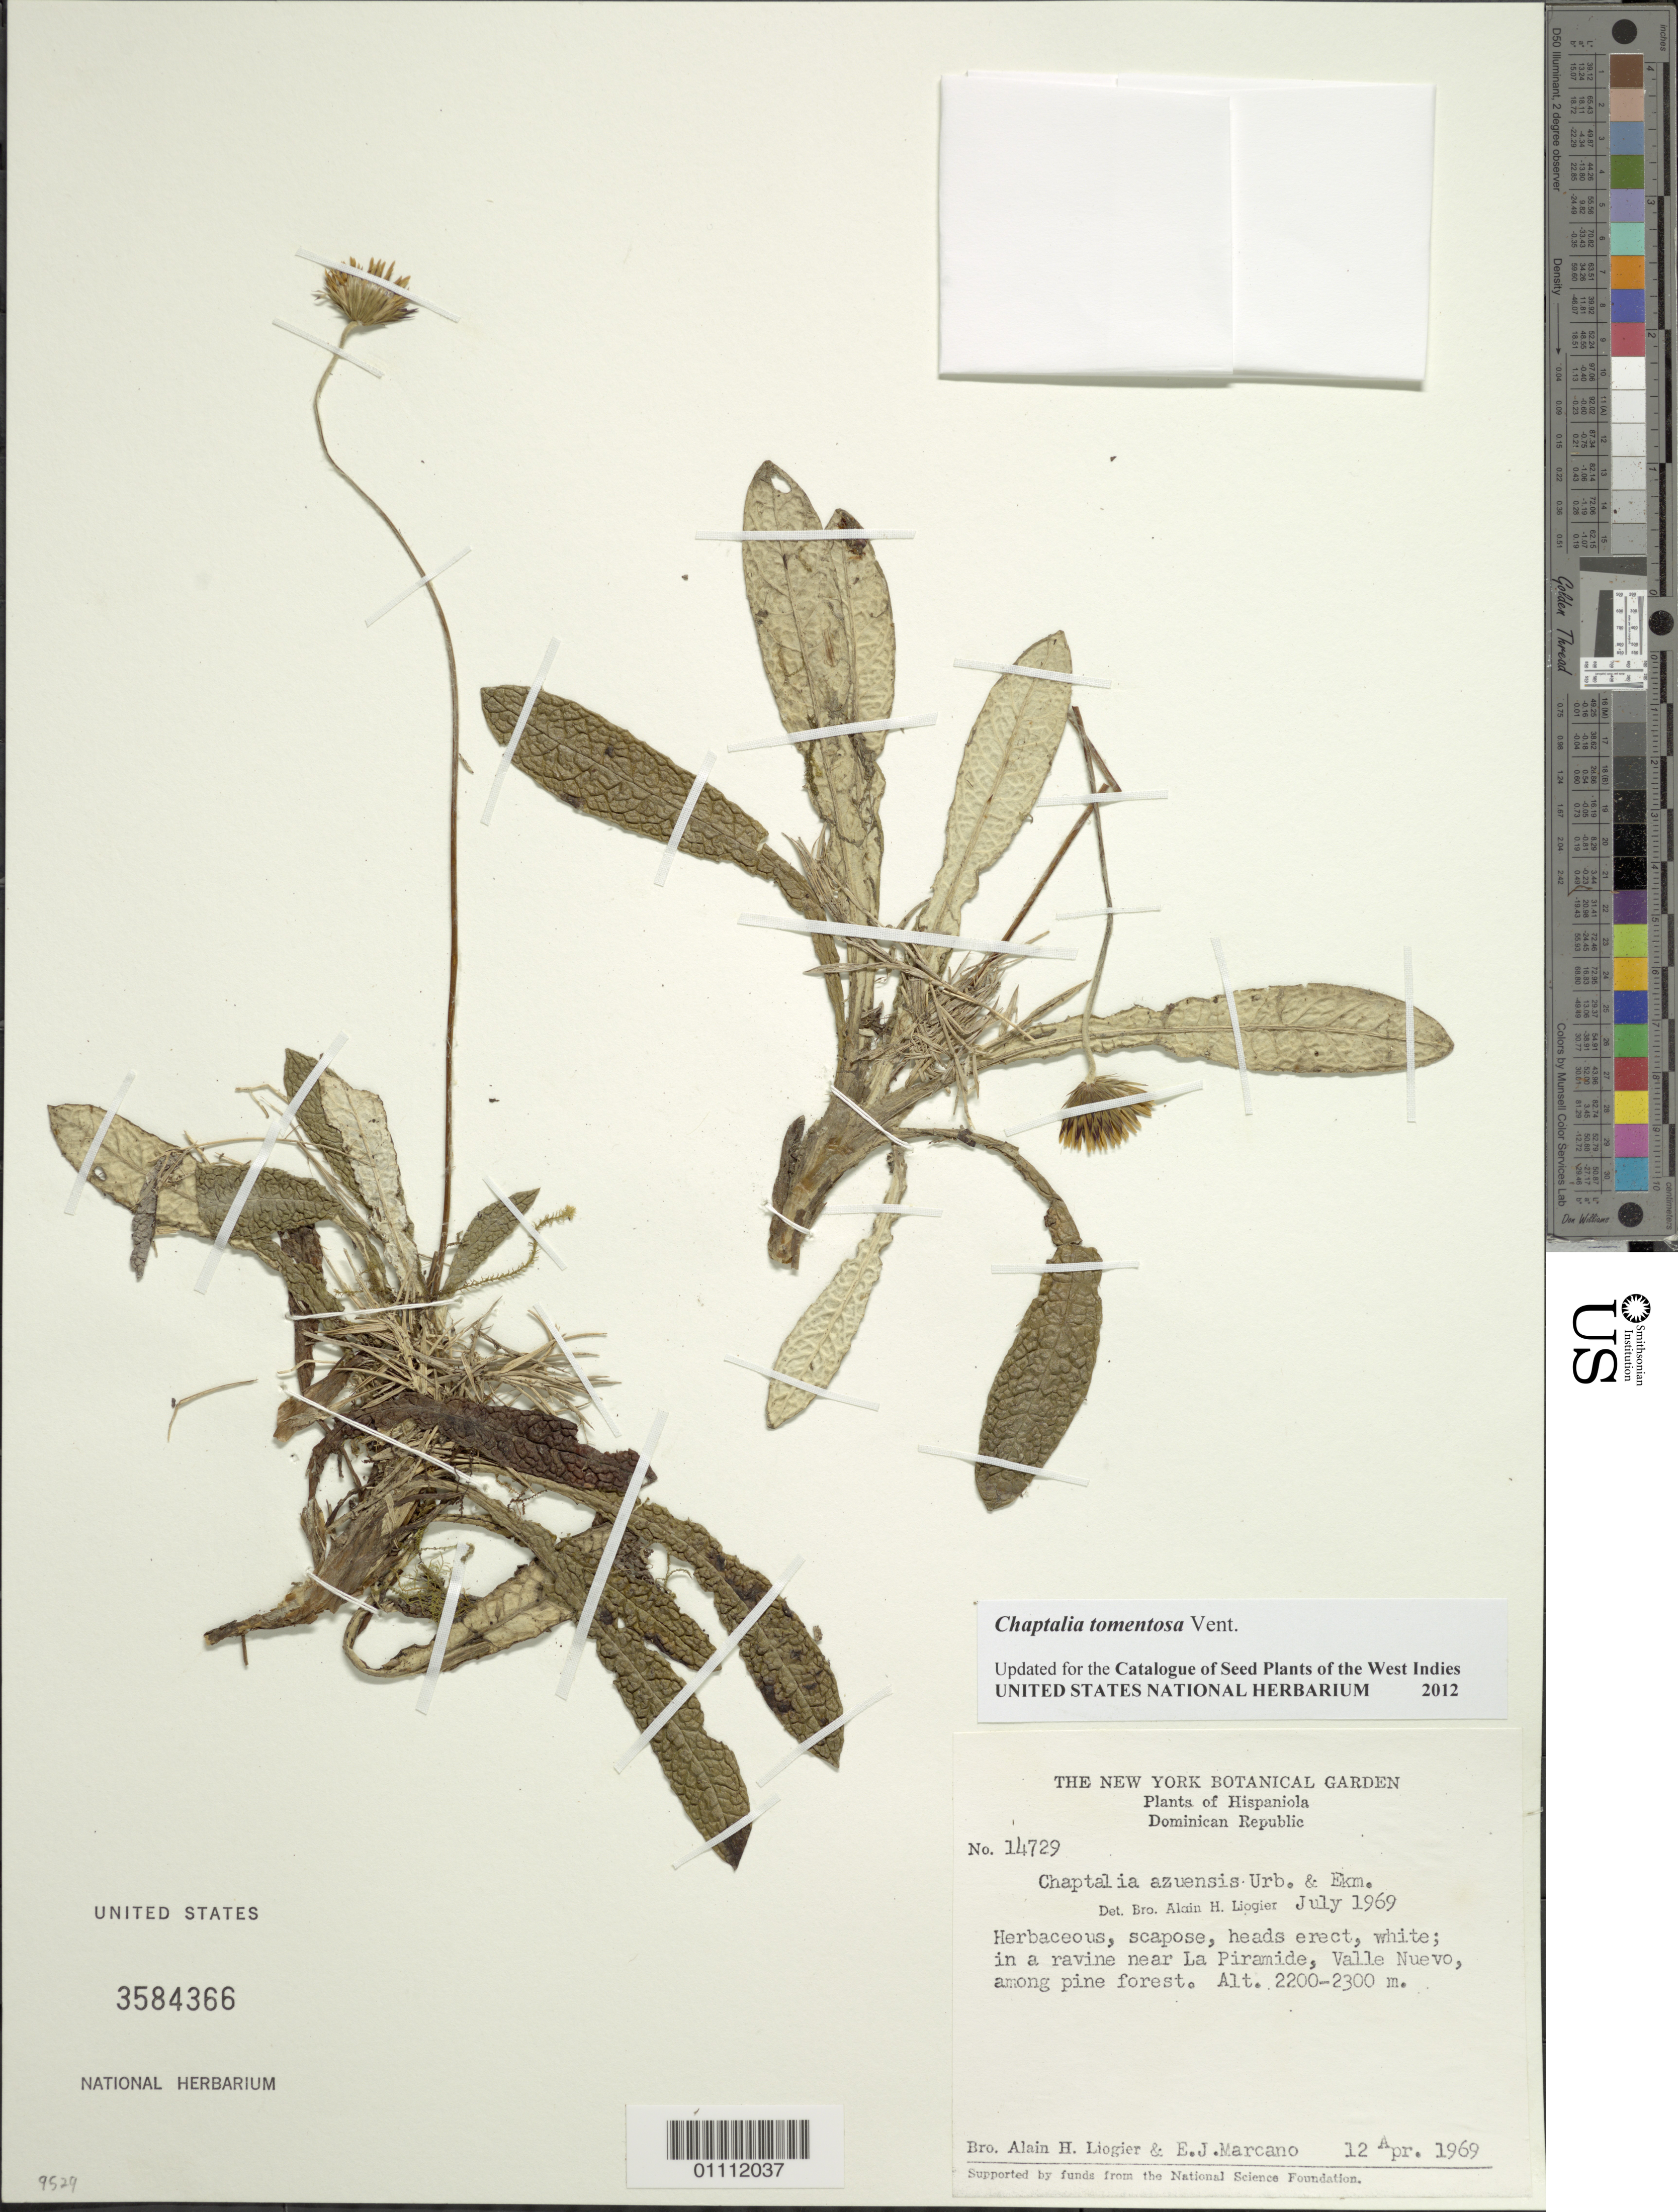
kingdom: Plantae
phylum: Tracheophyta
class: Magnoliopsida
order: Asterales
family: Asteraceae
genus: Chaptalia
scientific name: Chaptalia tomentosa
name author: Vent.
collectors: A. H. Liogier & E. J. Marcano F.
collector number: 14729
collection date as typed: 12 Apr 1969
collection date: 1969-04-12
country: Dominican Republic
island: Hispaniola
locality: La Piramide, Valle Nuevo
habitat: Among pine forest, in a ravine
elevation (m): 2200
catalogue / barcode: US 3584366